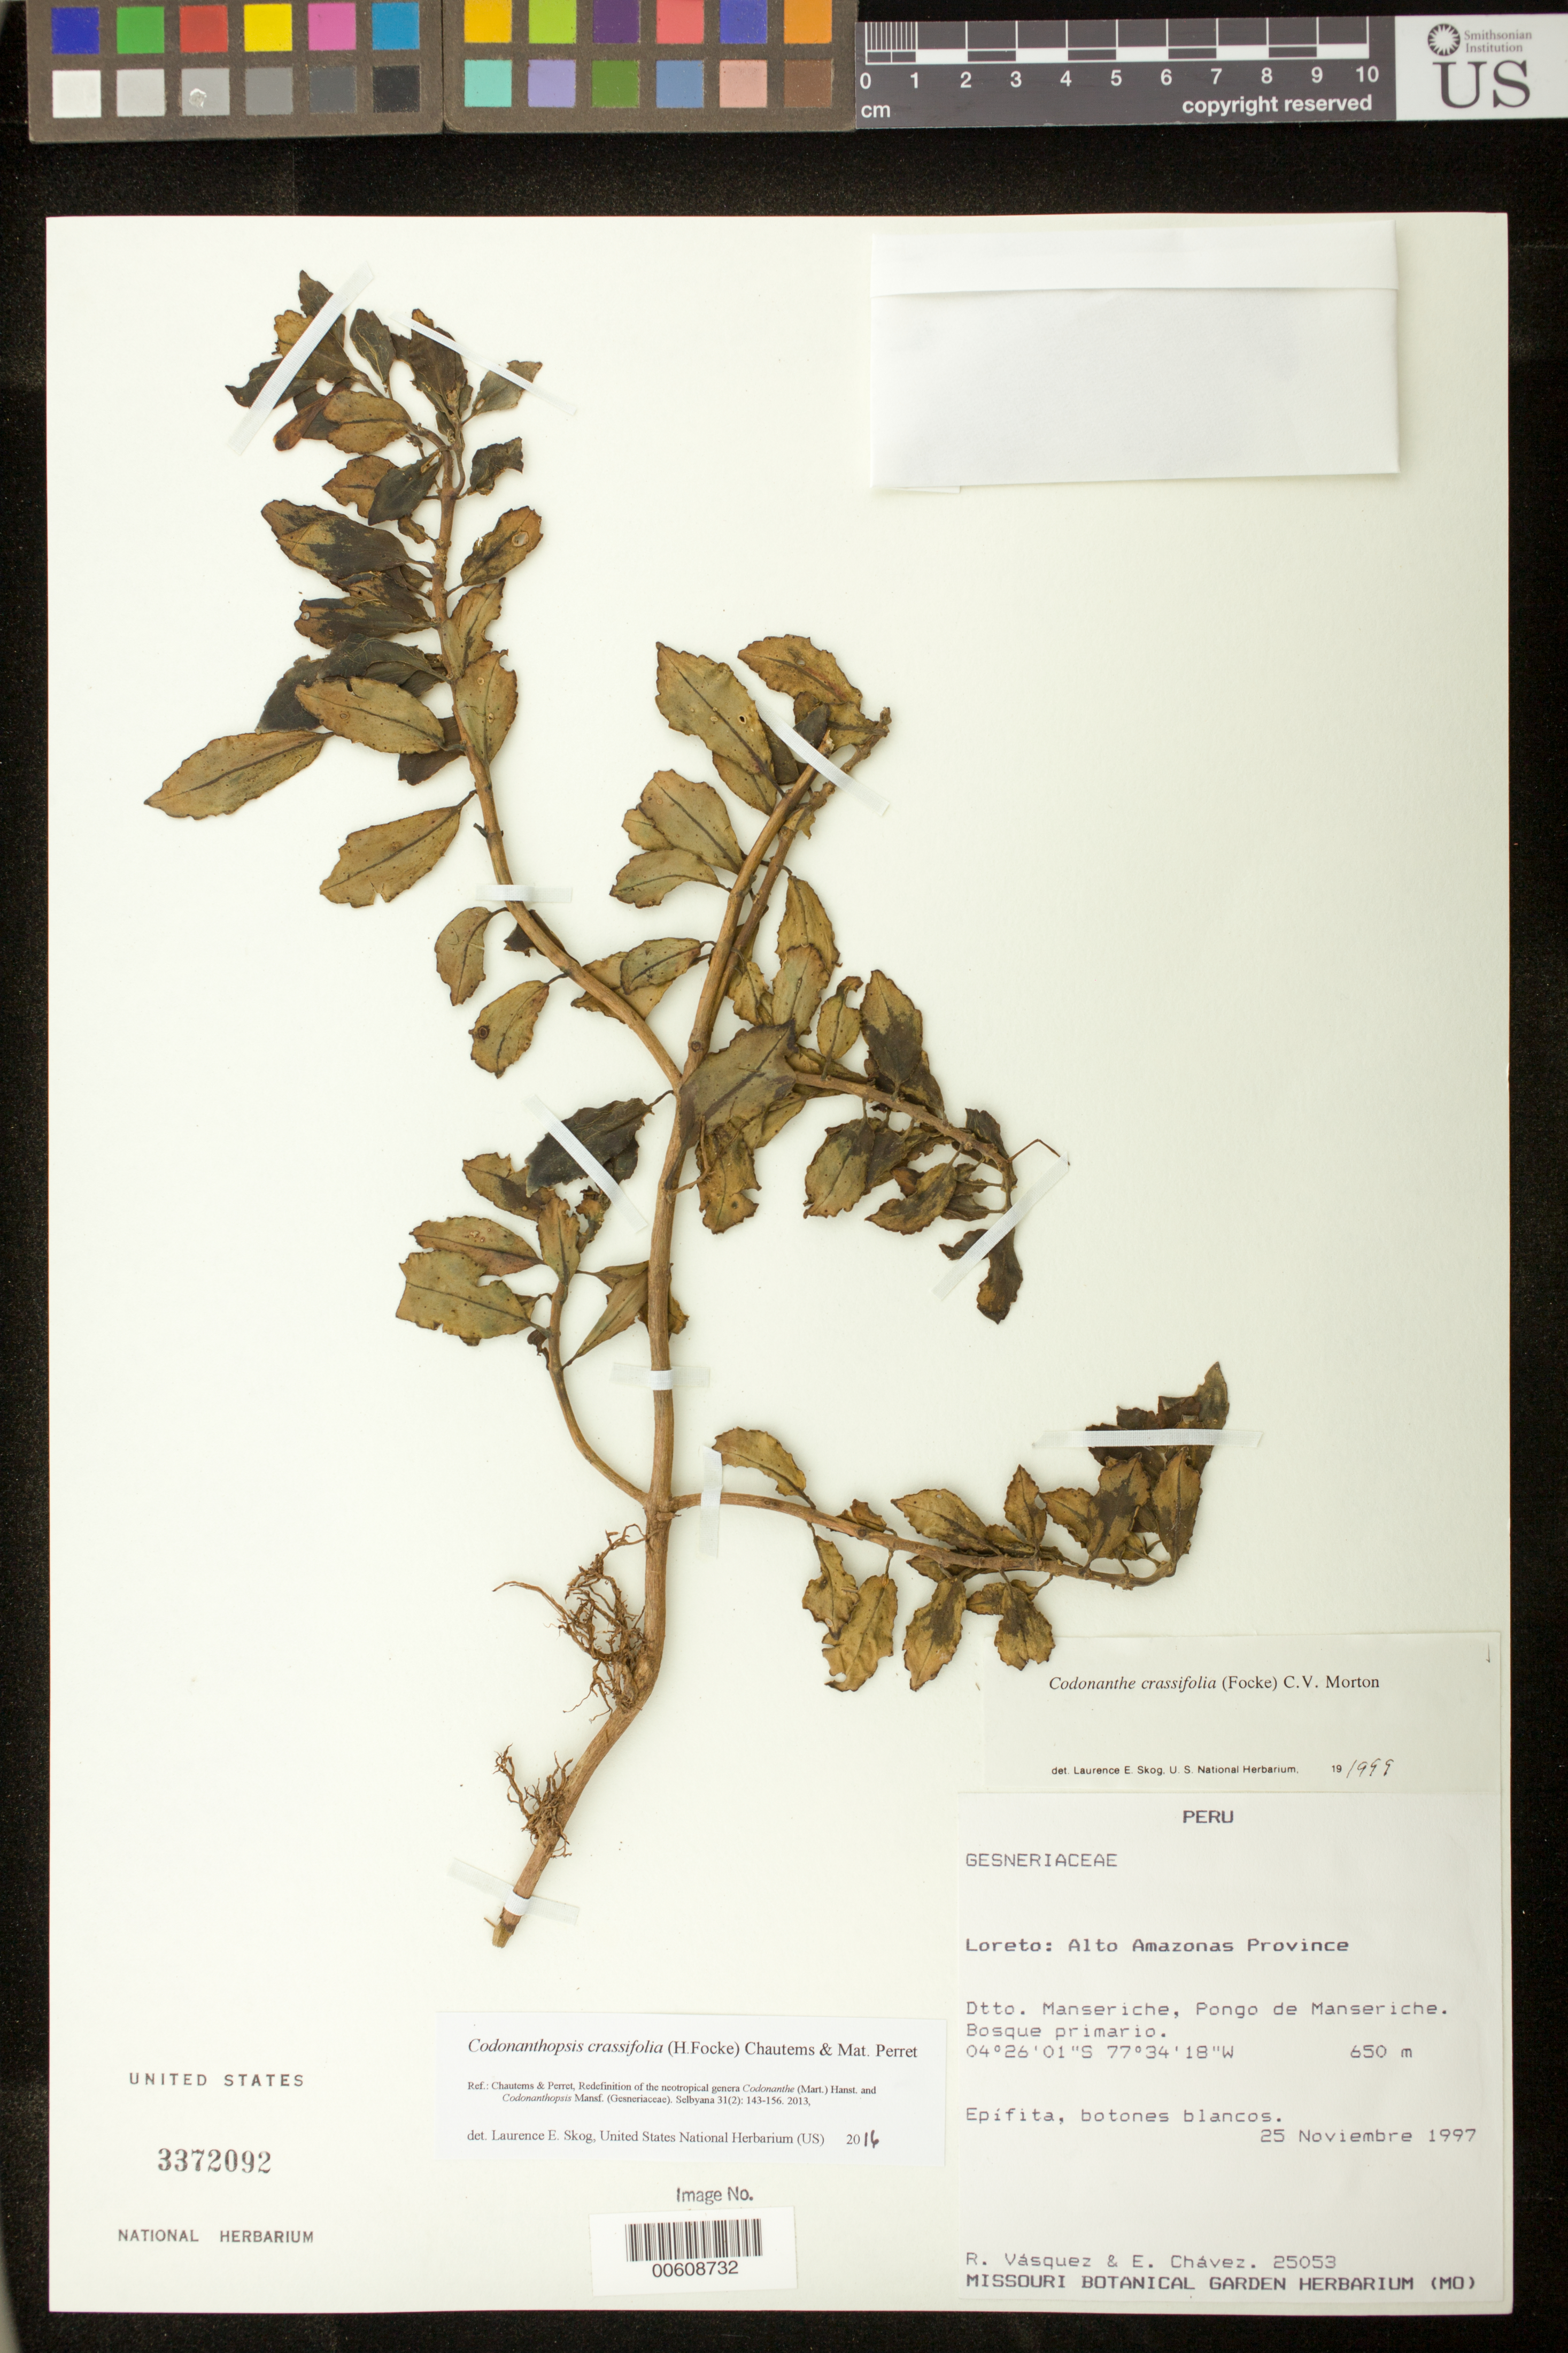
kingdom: Plantae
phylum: Tracheophyta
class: Magnoliopsida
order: Lamiales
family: Gesneriaceae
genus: Codonanthopsis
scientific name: Codonanthopsis crassifolia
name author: (H. Focke) Chautems & Mat.Perret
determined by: Skog, Laurence E.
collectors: R. Vásquez & E. Chávez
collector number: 25053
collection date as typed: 25 Nov 1997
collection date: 1997-11-25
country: Peru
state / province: Loreto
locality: Prov. Alto Amazonas; Dtto. Manseriche, Pongo de Manseriche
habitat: Bosque primario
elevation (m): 650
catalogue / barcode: US 3372092